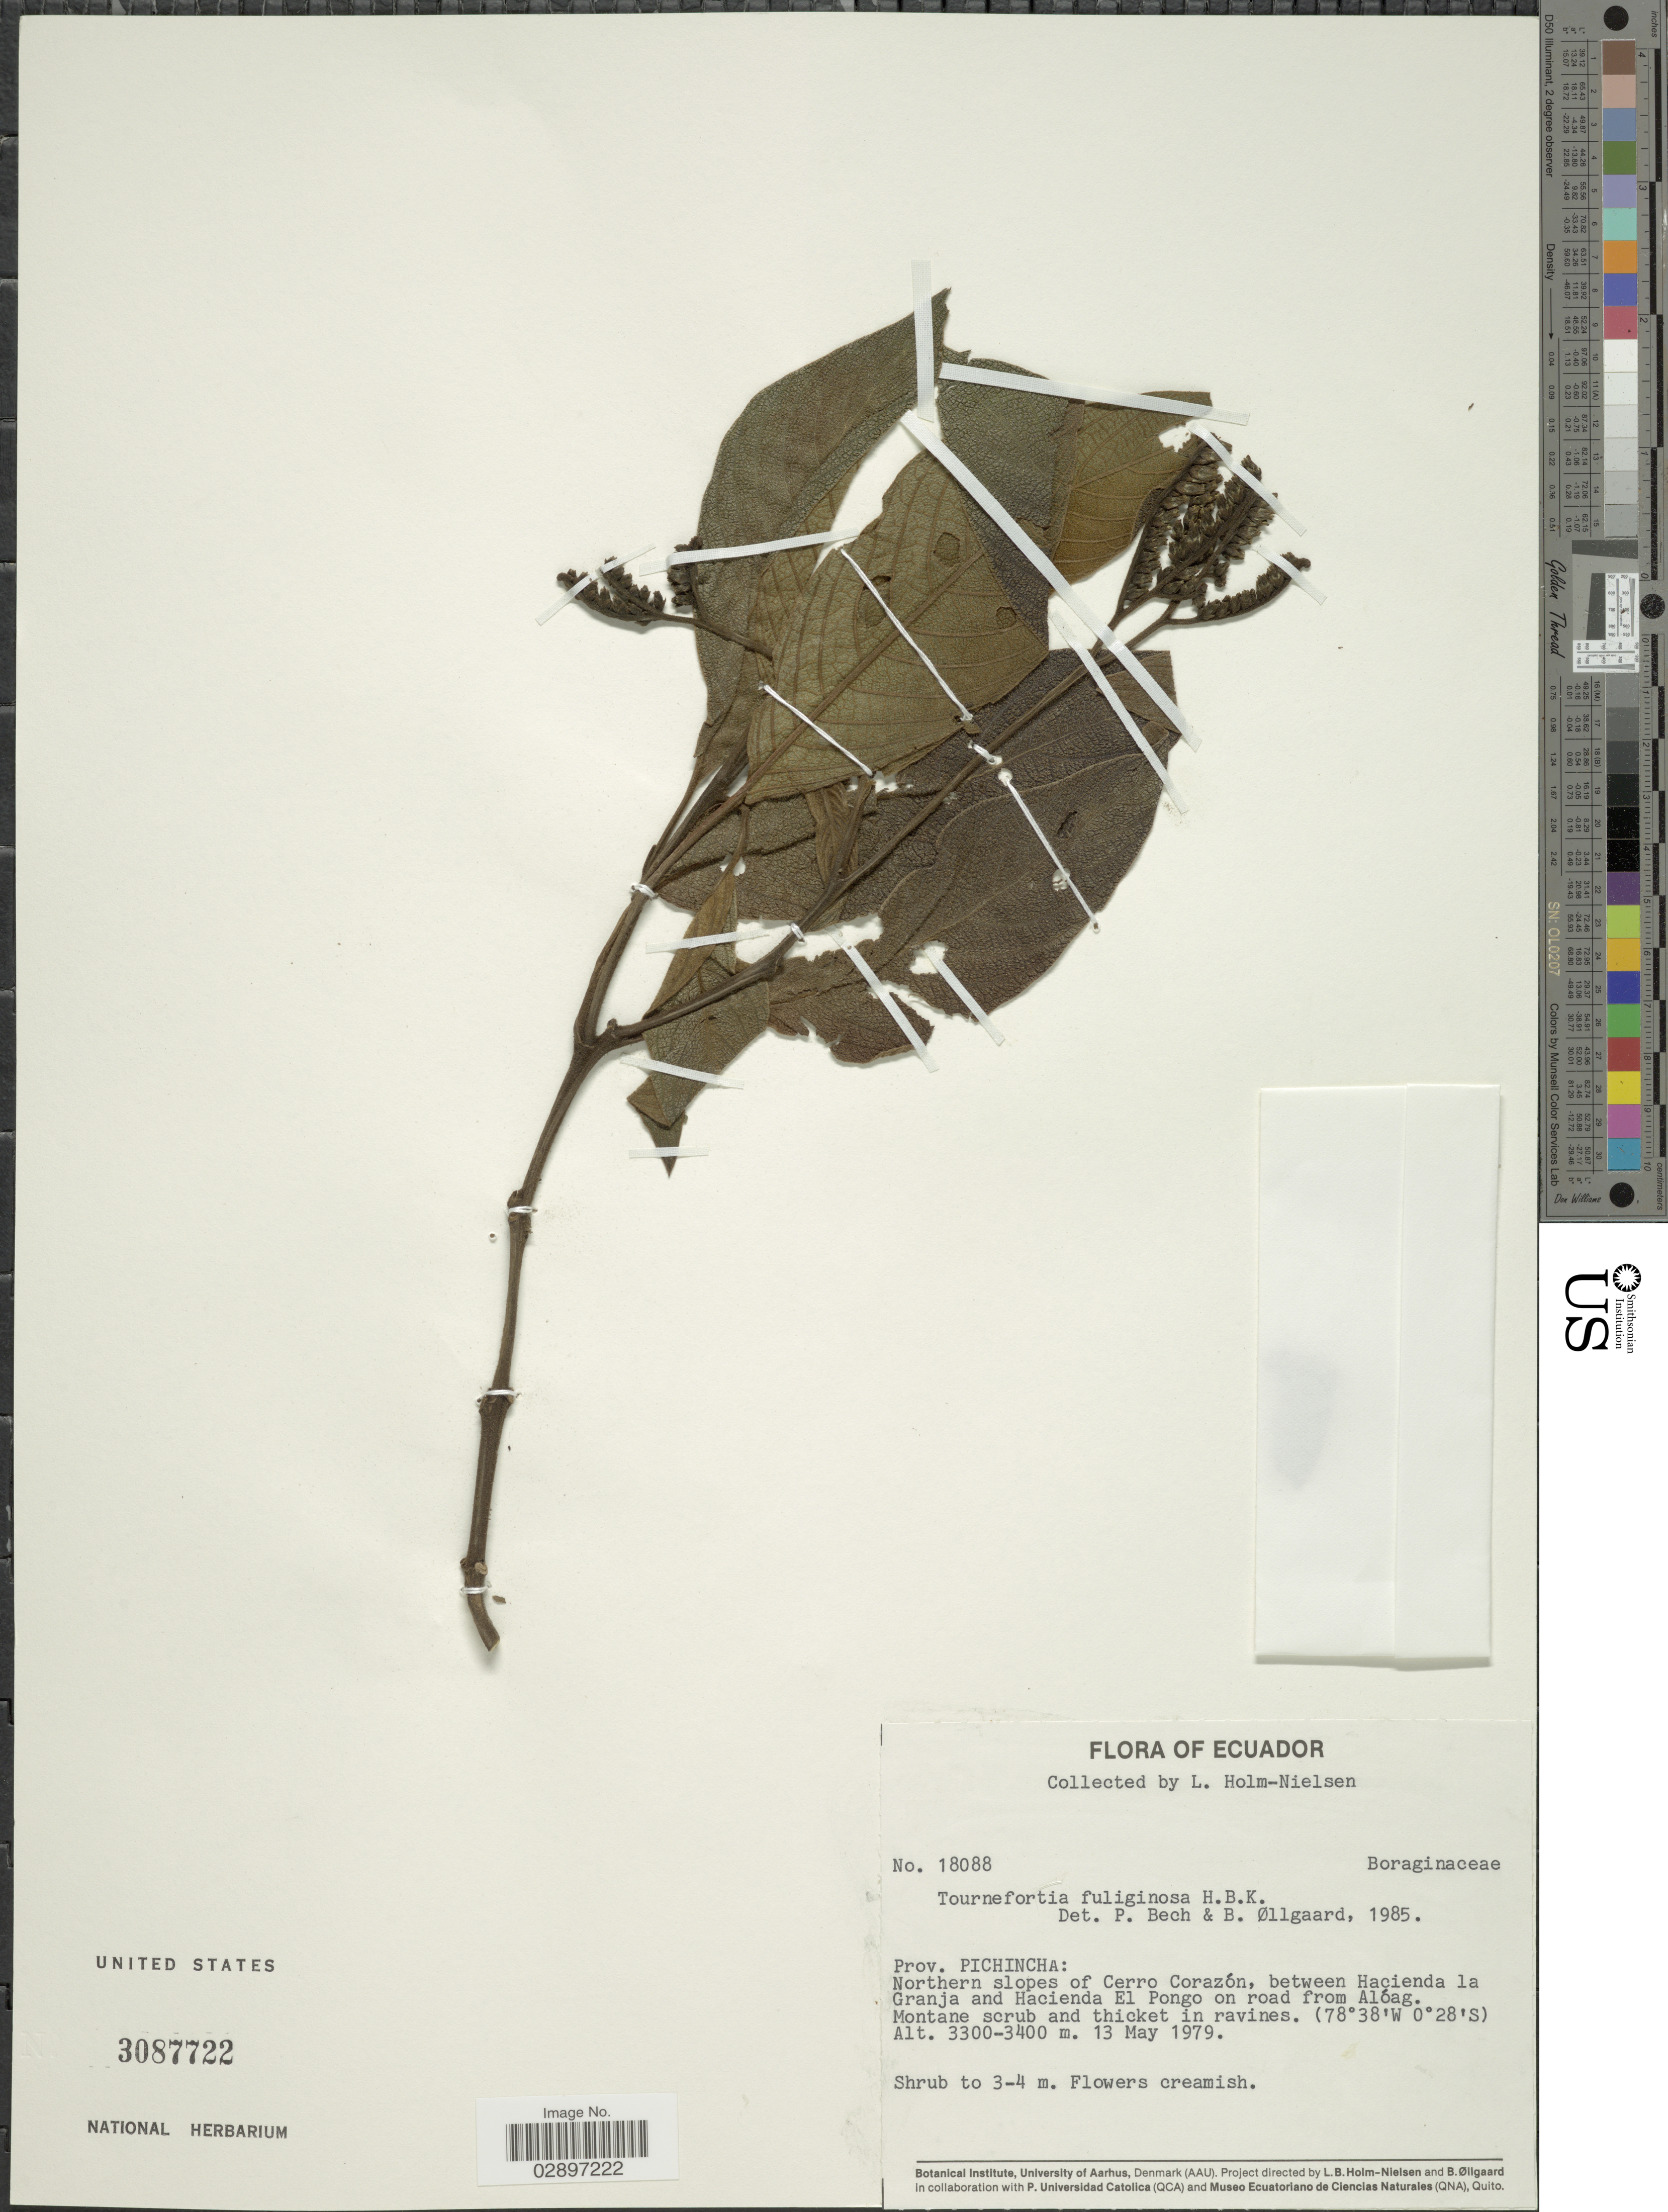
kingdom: Plantae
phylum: Tracheophyta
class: Magnoliopsida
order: Boraginales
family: Heliotropiaceae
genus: Tournefortia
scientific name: Tournefortia fuliginosa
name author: Kunth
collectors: L. Holm-Nielsen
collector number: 18088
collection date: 1979-05-13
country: Ecuador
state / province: Pichincha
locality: Northern slopes of Cerro Corazón, between Hacienda la Granja and Hacienda El Pongo on road from Alóag.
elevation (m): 3300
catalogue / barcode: US 3087722